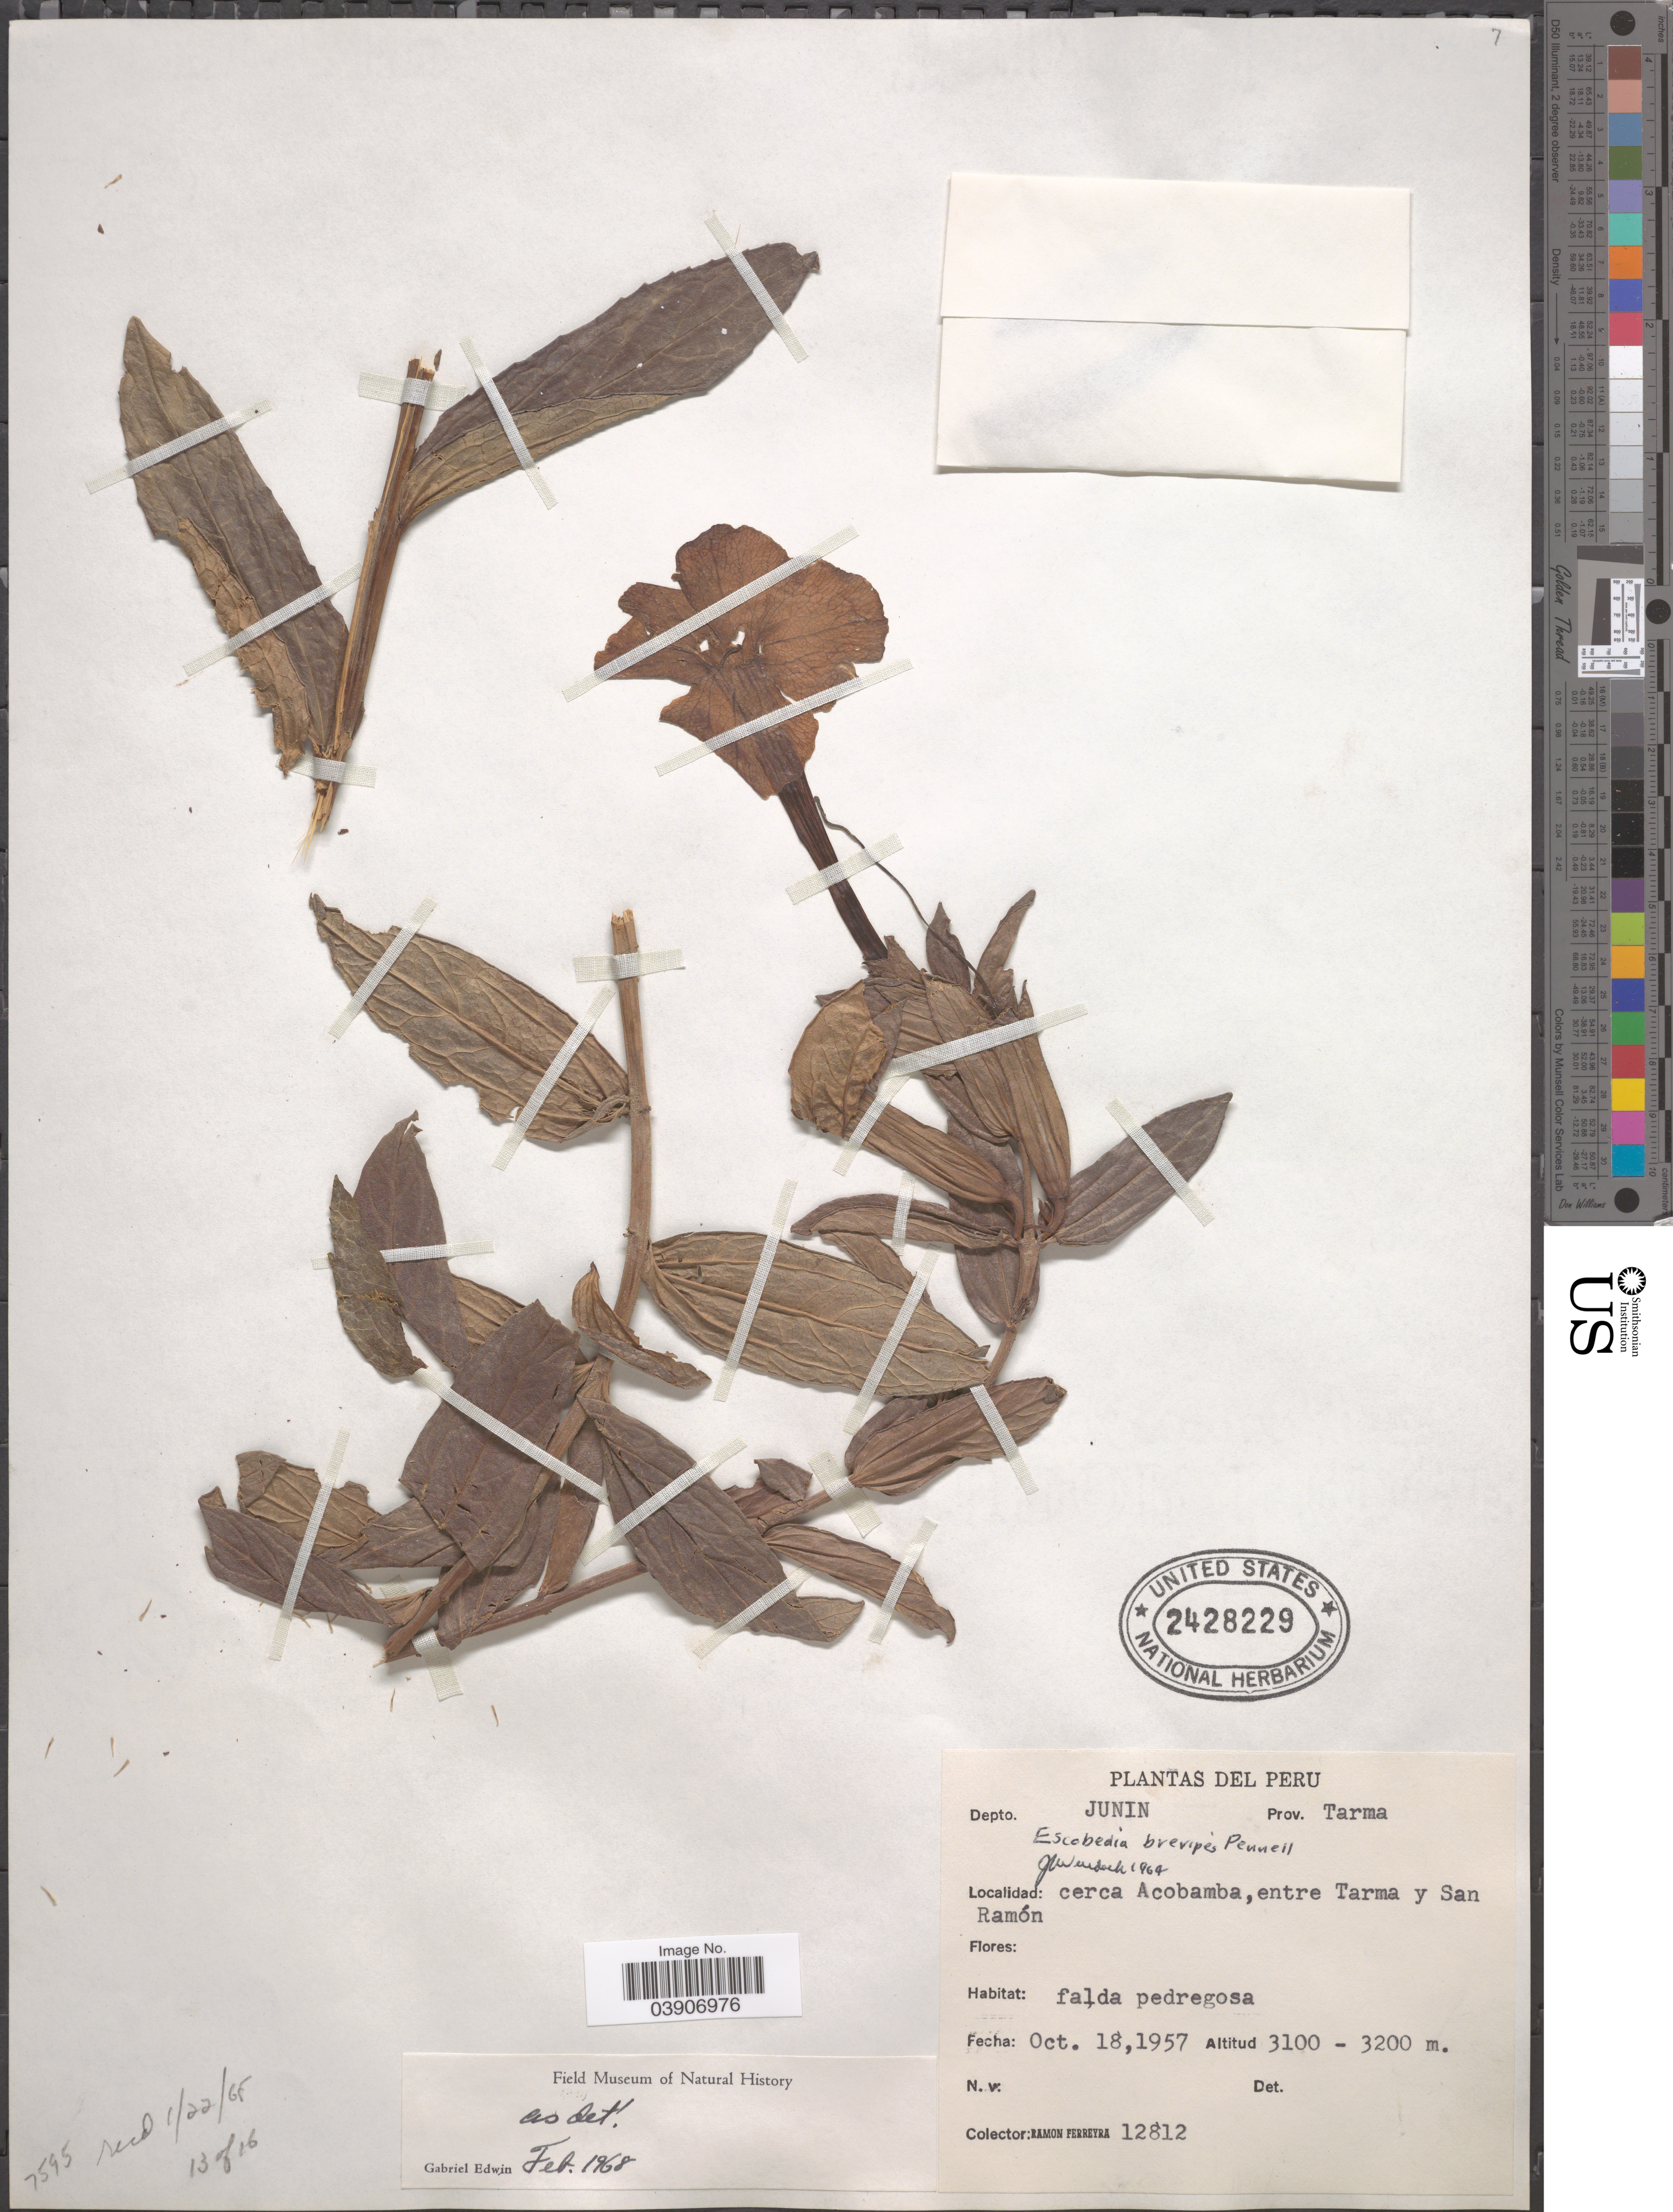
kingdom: Plantae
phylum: Tracheophyta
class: Magnoliopsida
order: Lamiales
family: Orobanchaceae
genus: Escobedia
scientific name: Escobedia brevipes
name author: Pennell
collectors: R. A. Ferreyra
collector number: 12812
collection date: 1957-10-18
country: Peru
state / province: Junín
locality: Depto. Junin Prov. Tarma. Cerca Acobamba, entre Tarma y San Ramón.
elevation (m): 3100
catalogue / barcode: US 2428229